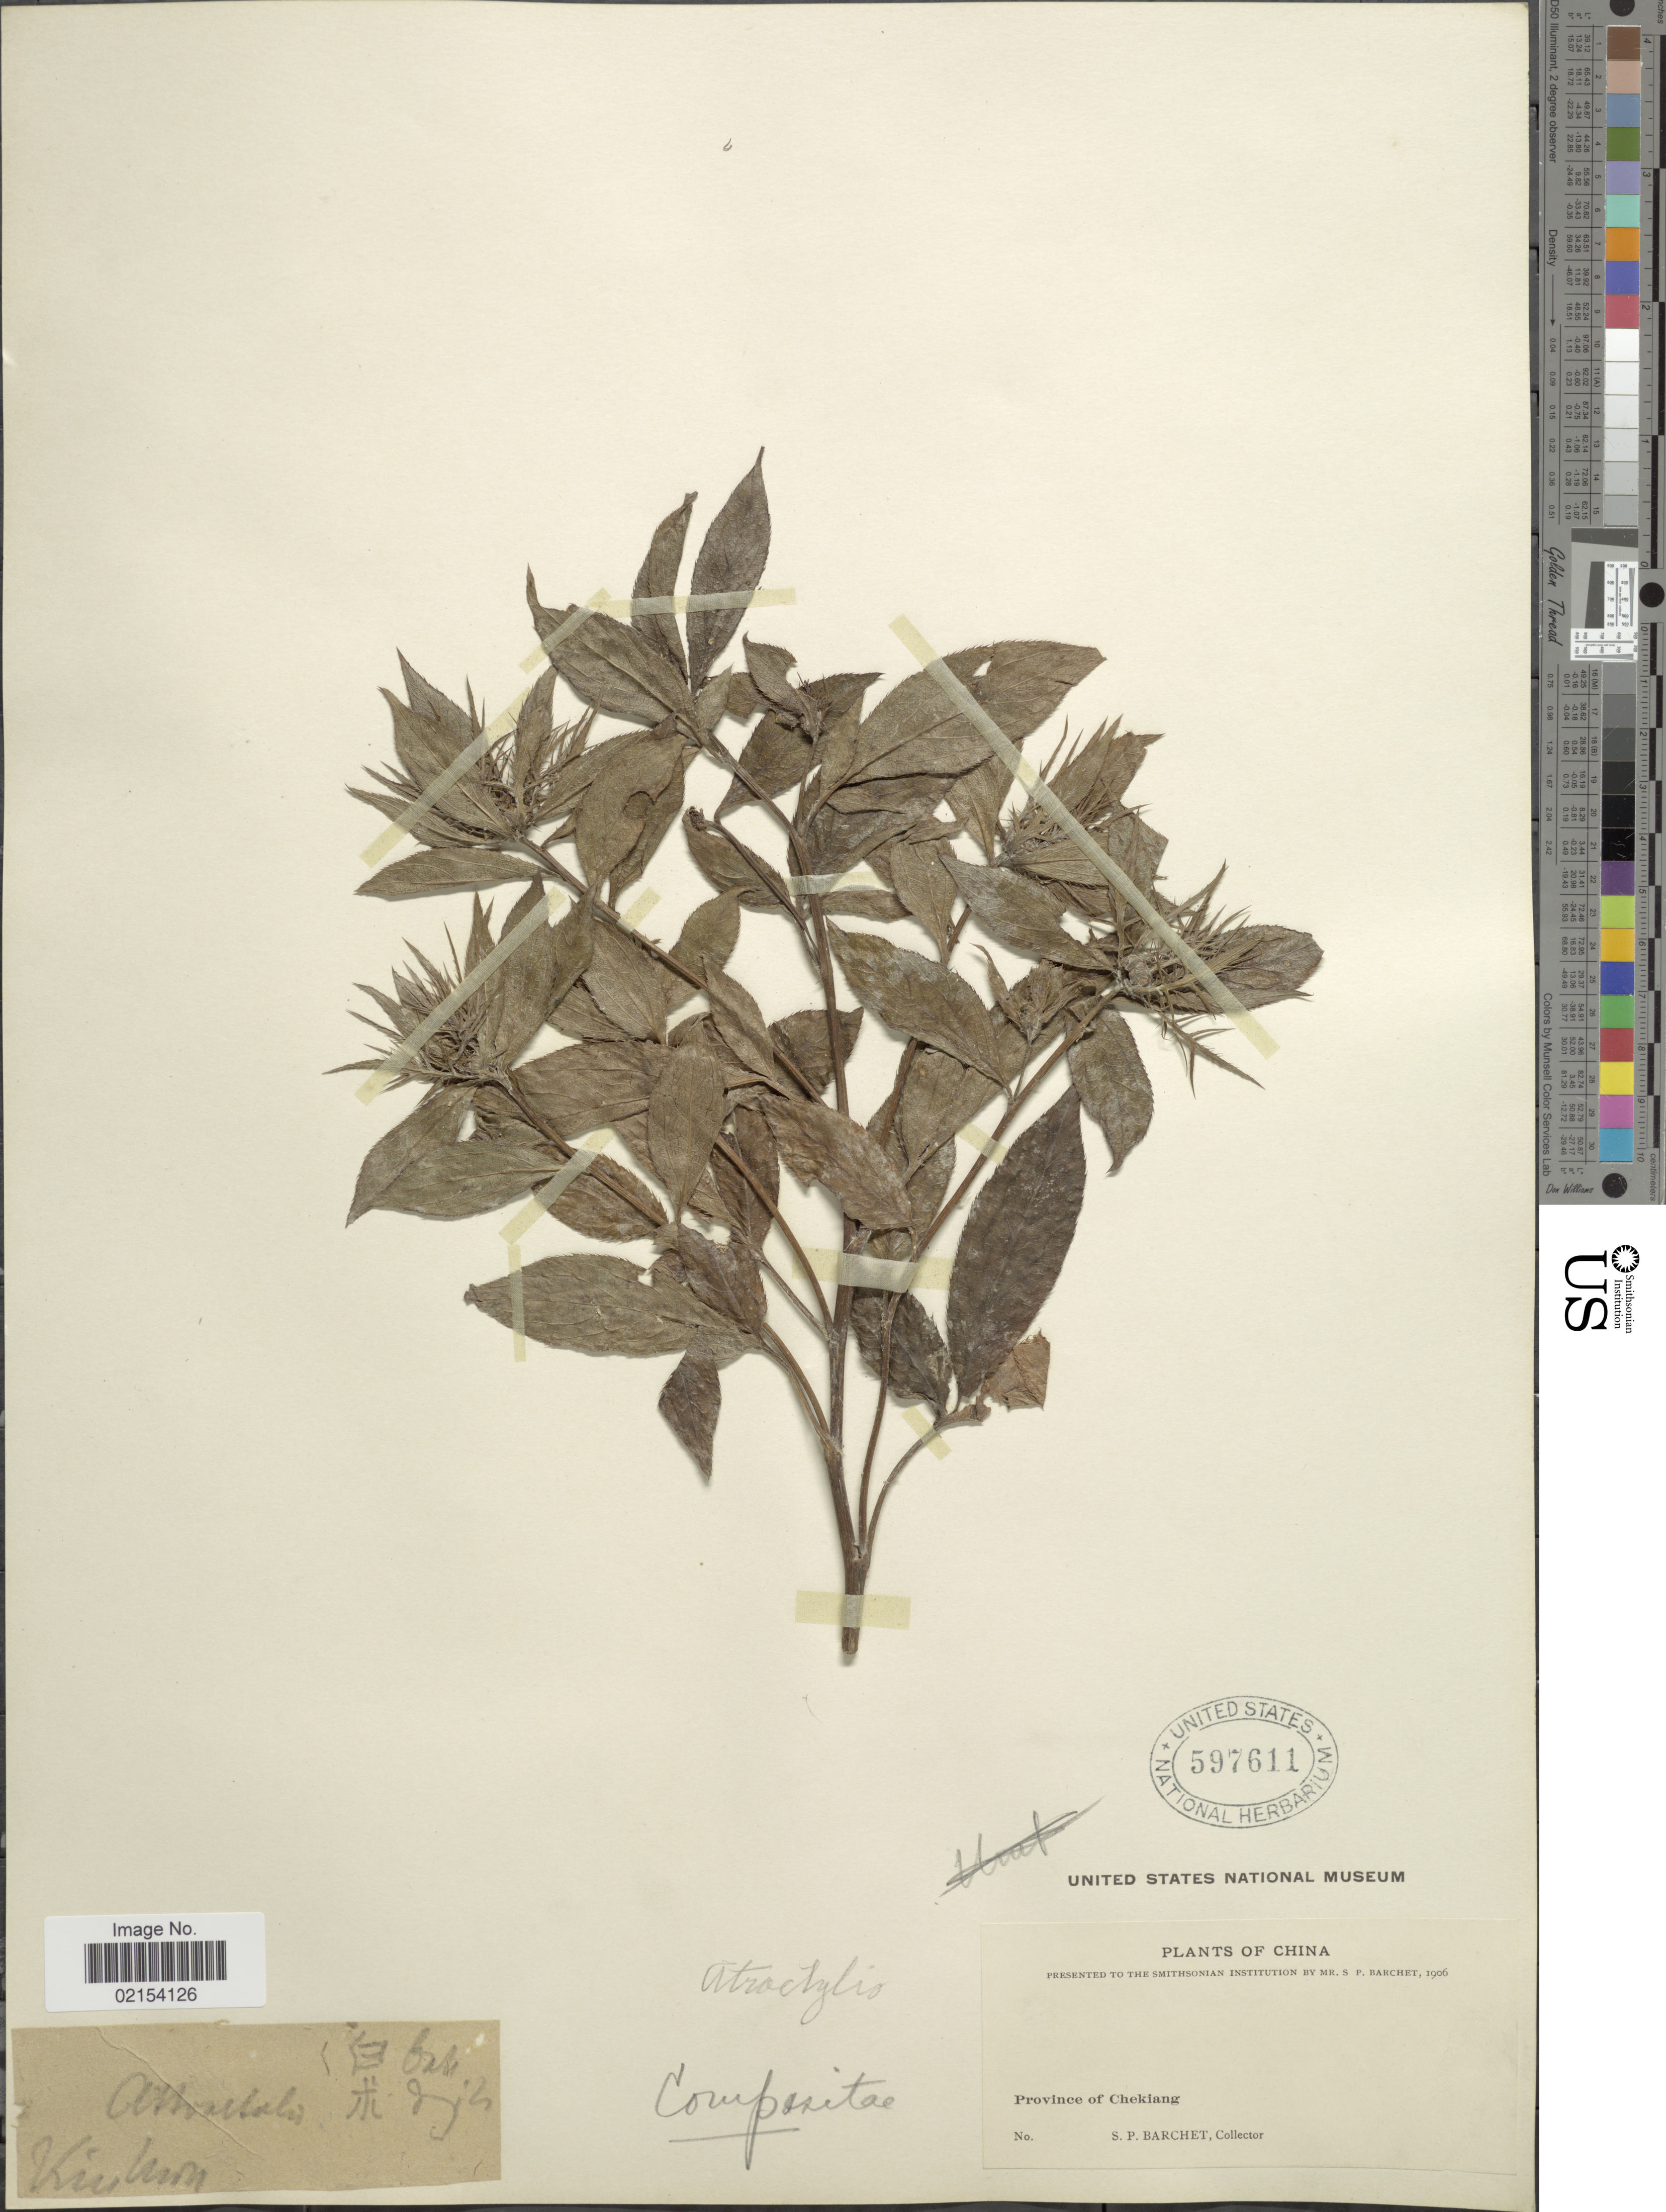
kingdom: Plantae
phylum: Tracheophyta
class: Magnoliopsida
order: Asterales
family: Asteraceae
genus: Atractylodes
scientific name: Atractylodes ovata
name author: (Thunb.) DC.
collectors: S. P. Barchet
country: China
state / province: Zhejiang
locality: Chekiang. [illegible text]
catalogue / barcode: US 597611